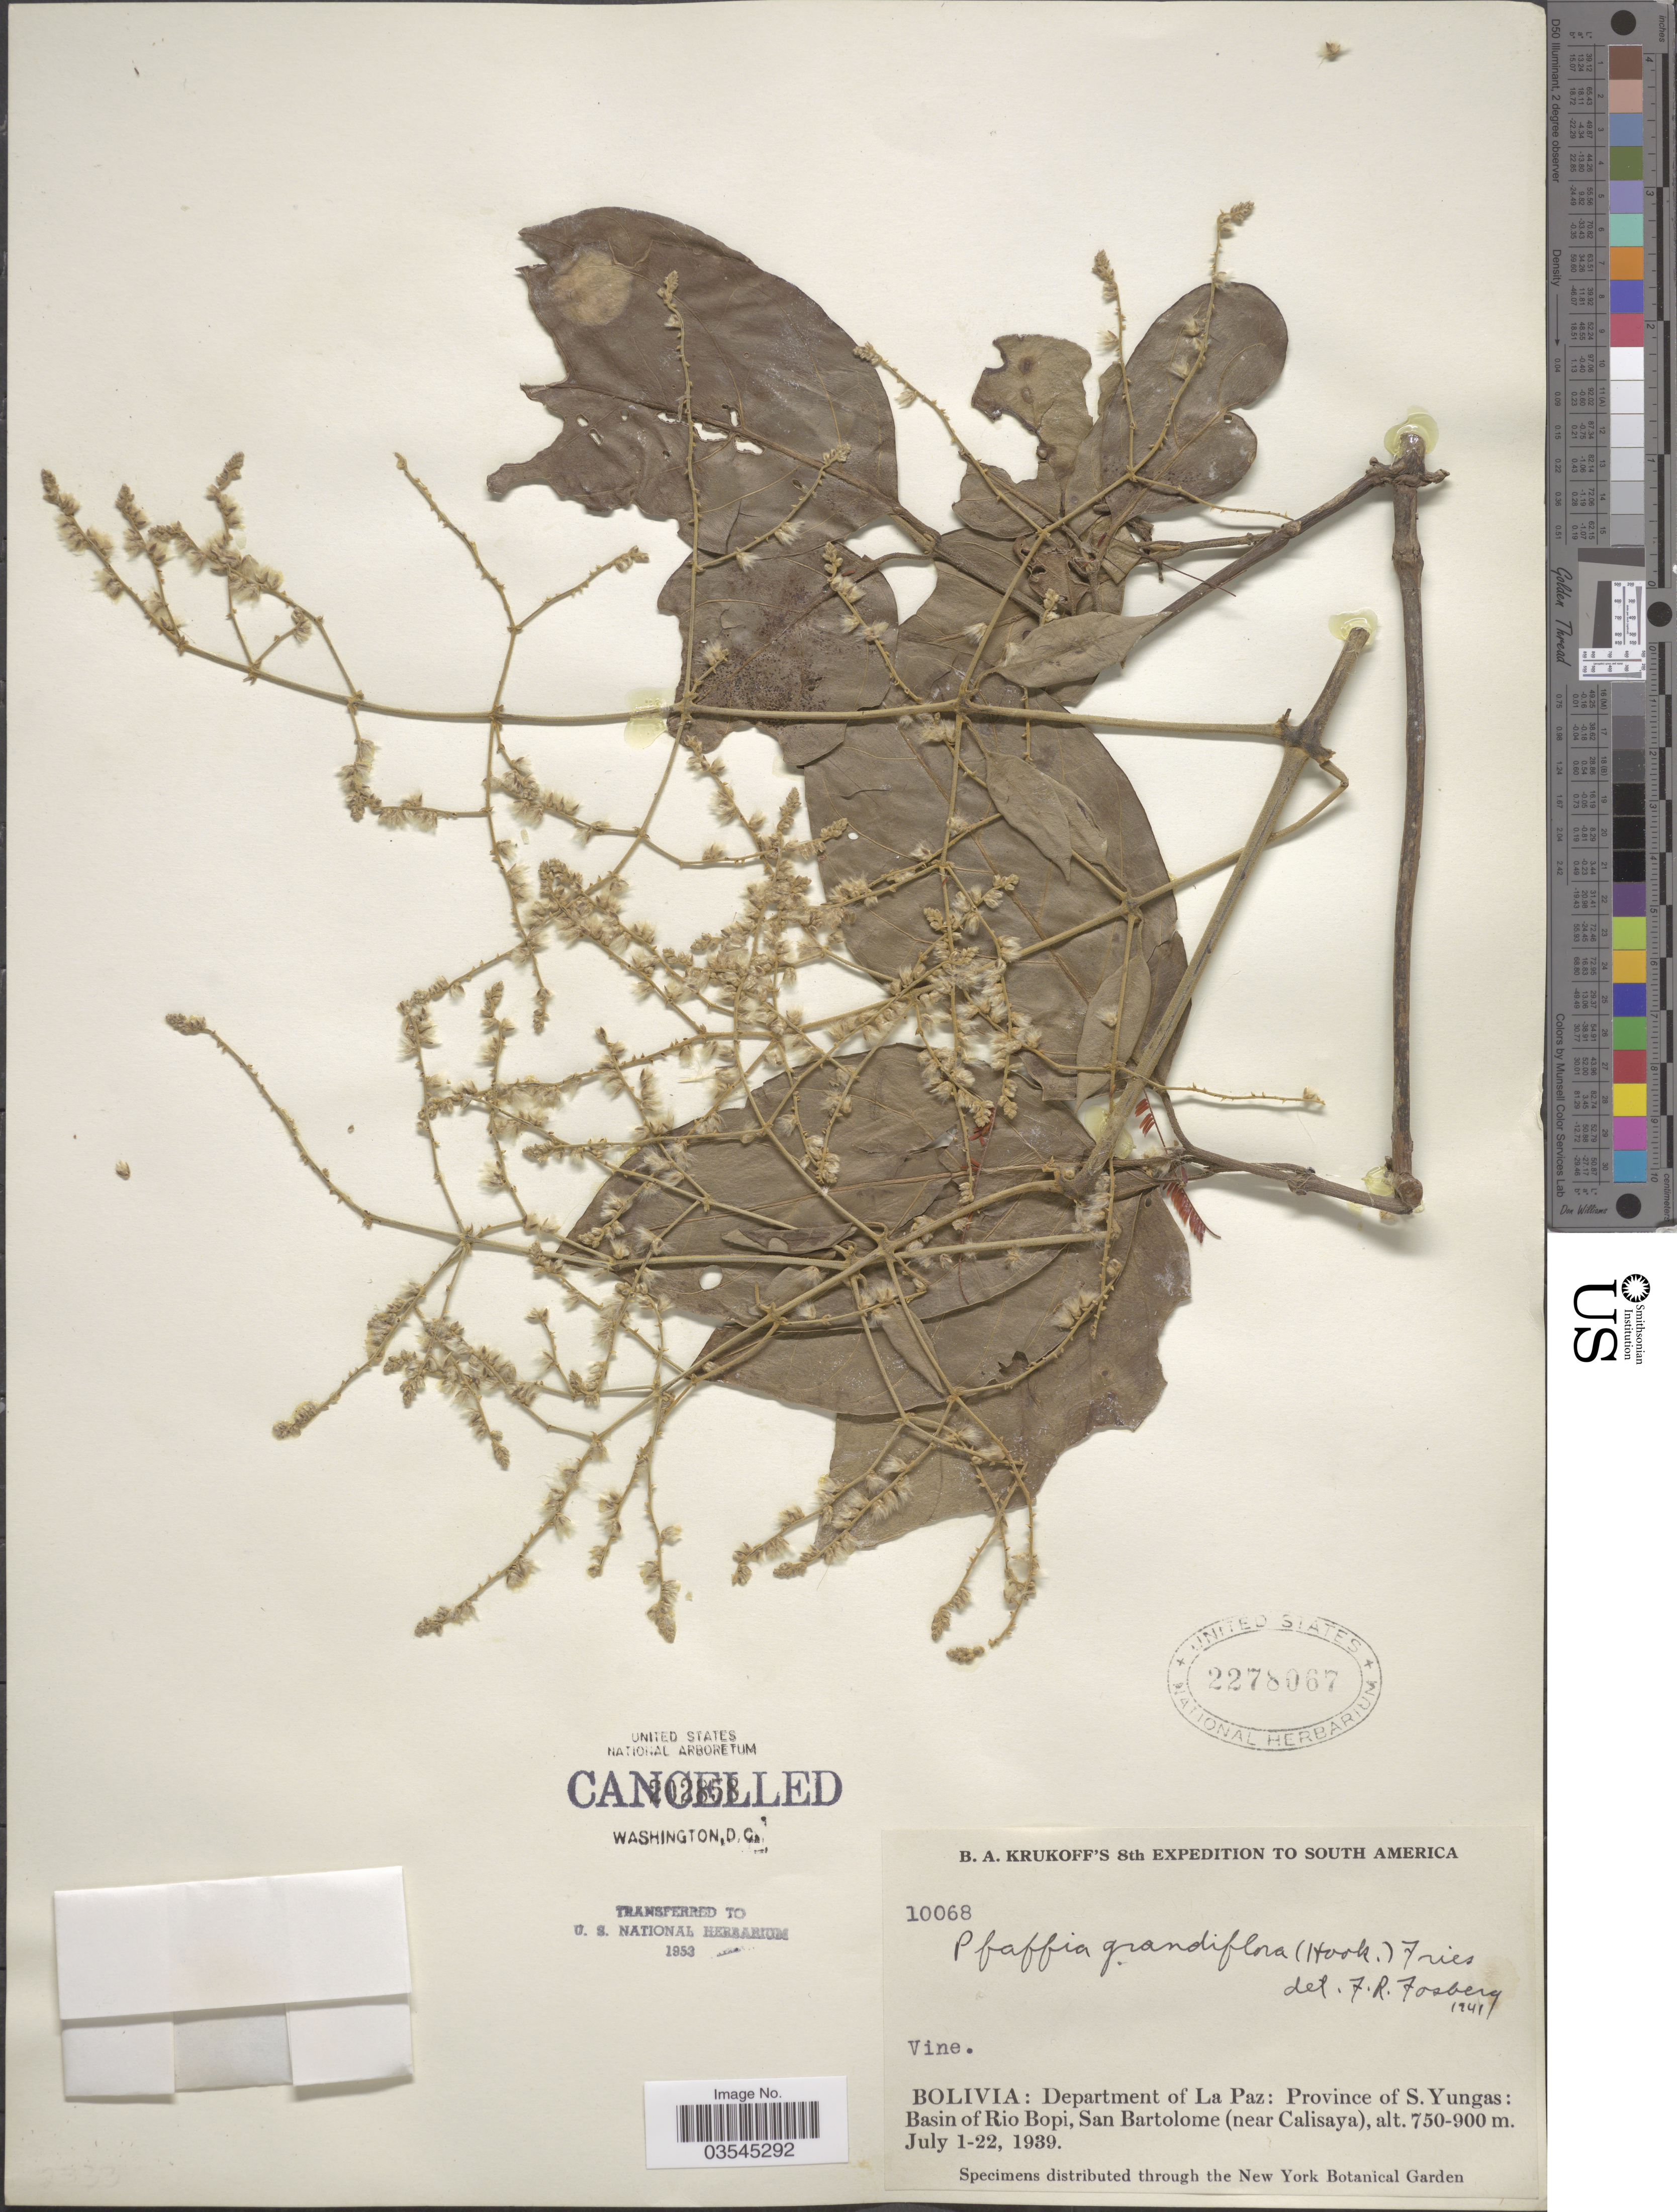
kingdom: Plantae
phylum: Tracheophyta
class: Magnoliopsida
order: Caryophyllales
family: Amaranthaceae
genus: Pfaffia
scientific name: Pfaffia grandiflora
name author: (Hook.) R.E. Fr.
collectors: B. A. Krukoff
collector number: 10068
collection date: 1939-07-01/1939-07-22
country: Bolivia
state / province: La Paz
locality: Department of La Paz: Province of S. Yungas: Basin of Rio Bopi, San Bartolome (near Calisaya).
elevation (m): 750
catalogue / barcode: US 2278067